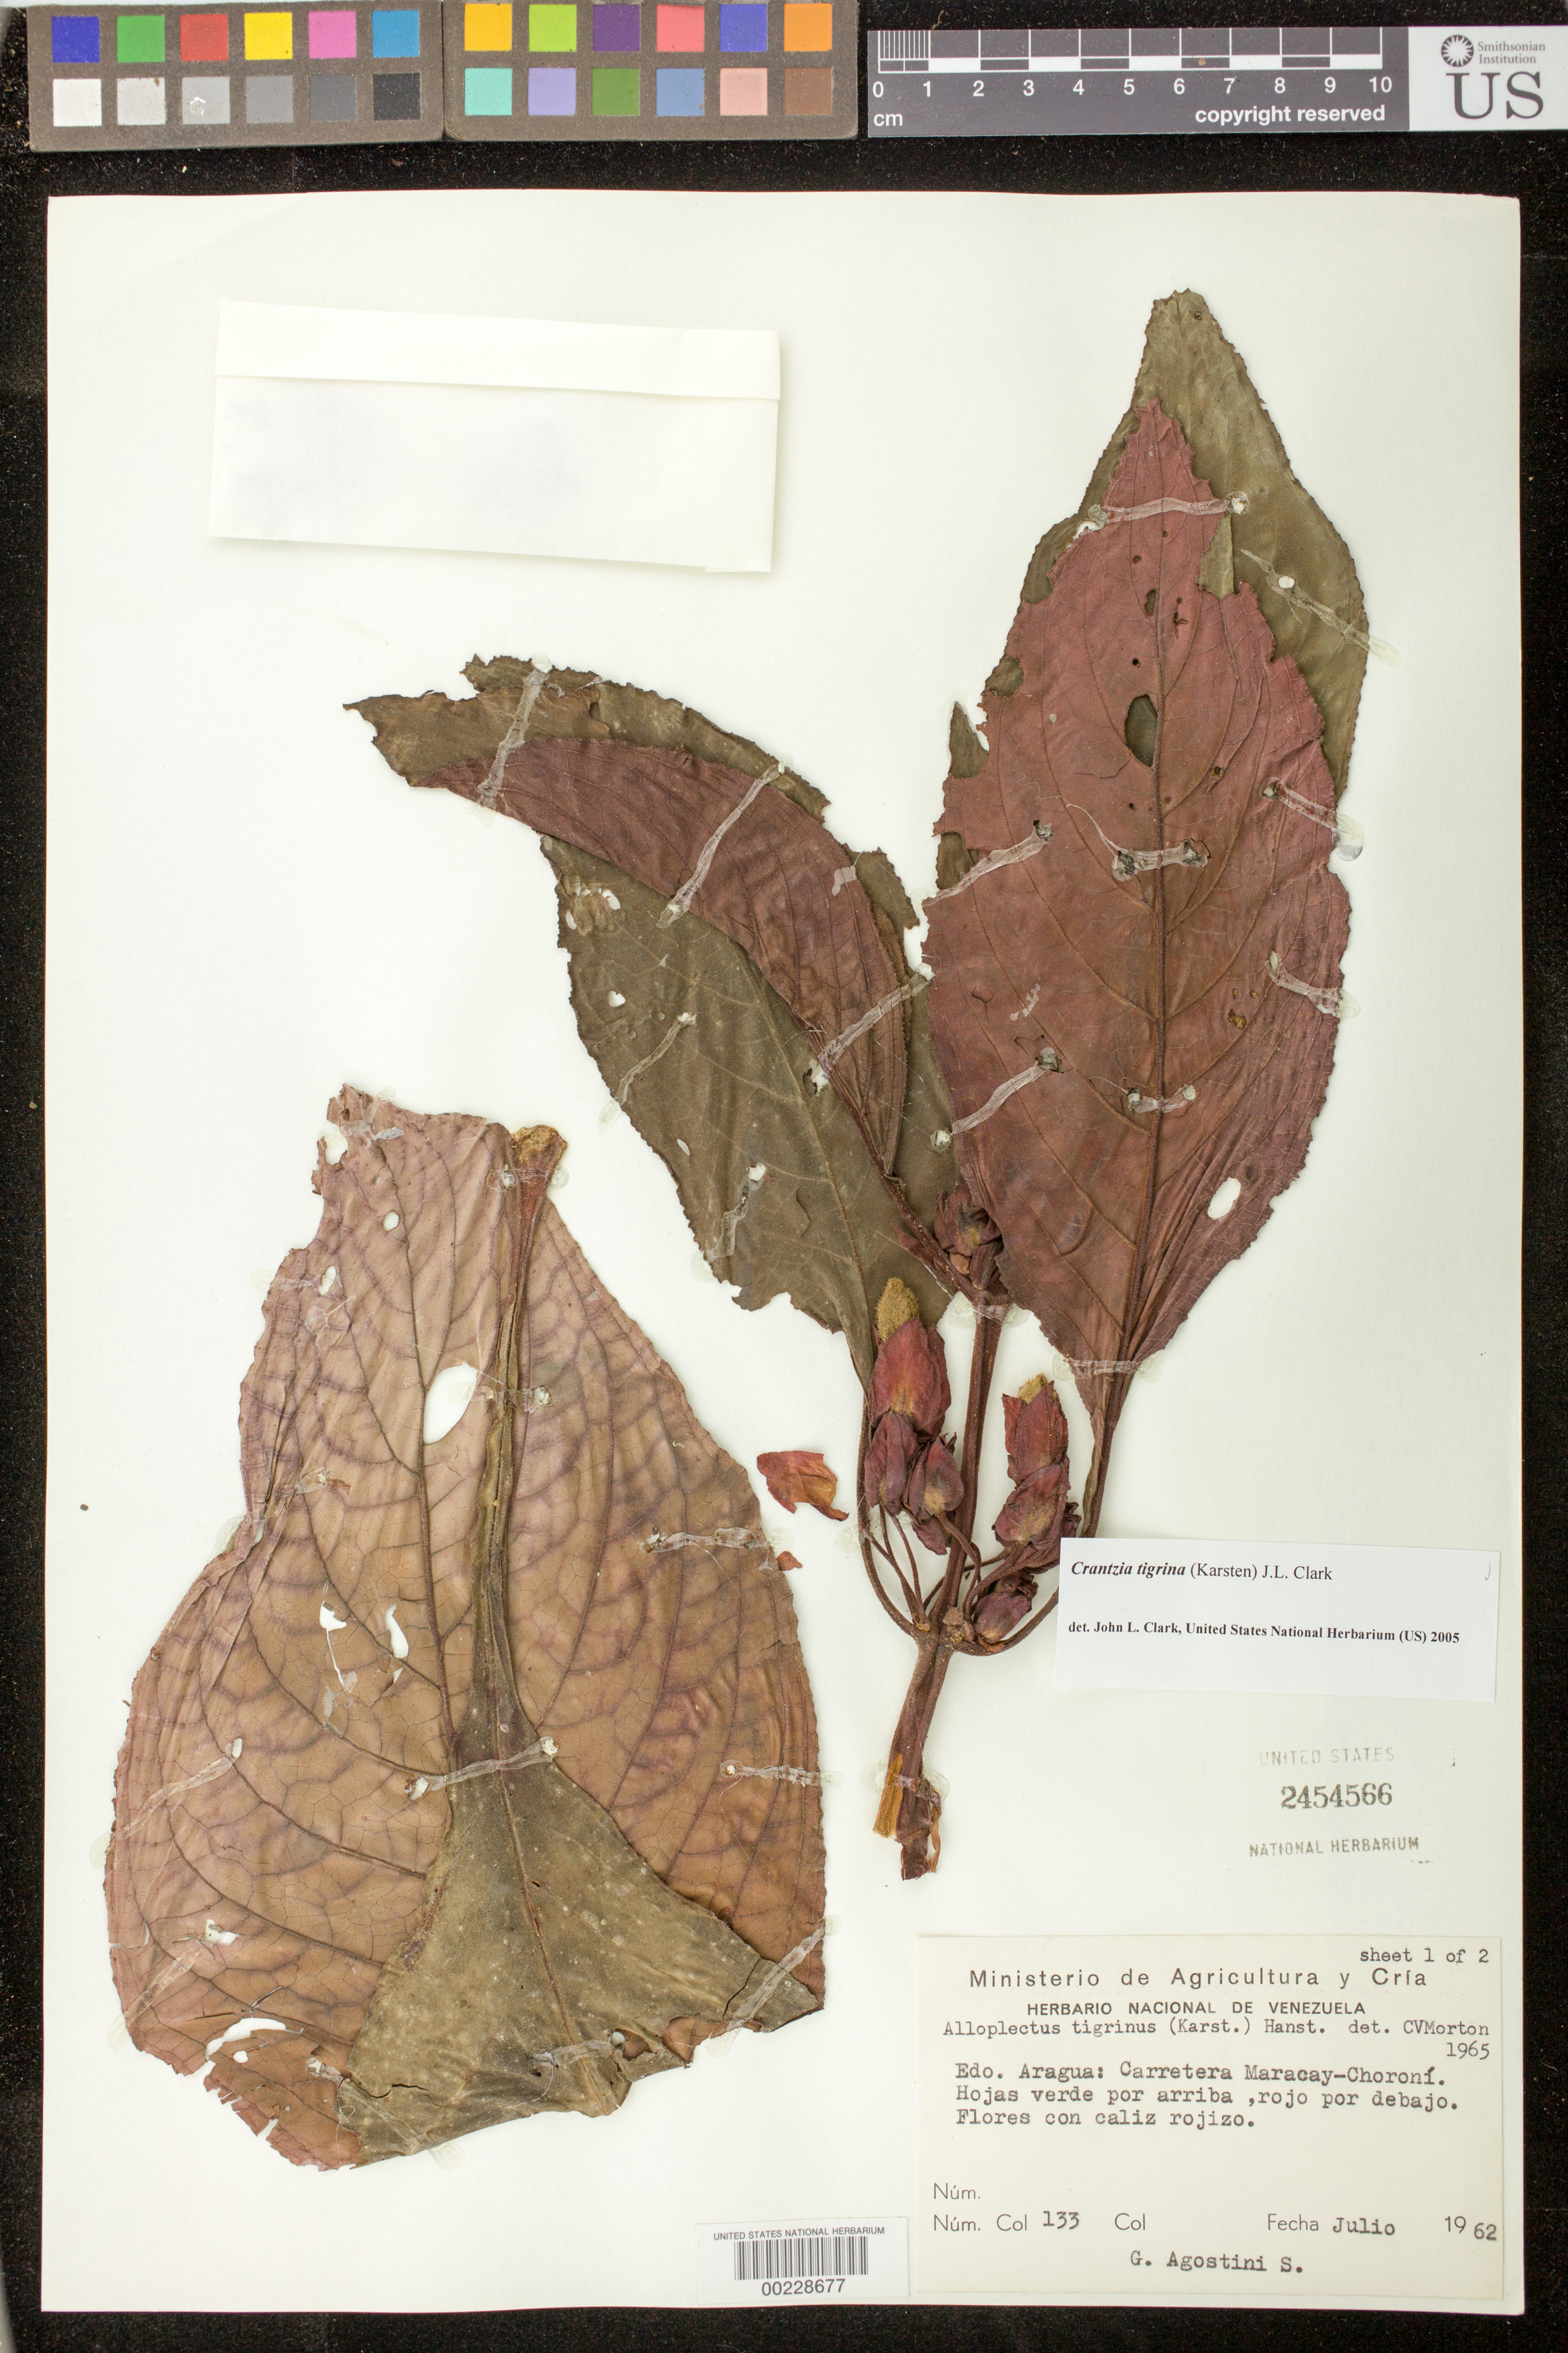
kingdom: Plantae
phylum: Tracheophyta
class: Magnoliopsida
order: Lamiales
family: Gesneriaceae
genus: Crantzia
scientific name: Crantzia tigrina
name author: (H. Karst.) Fritsch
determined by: Clark, J. L., (SEL), The Marie Selby Botanical Garden (UNITED STATES)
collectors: G. Agostini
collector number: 133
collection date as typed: Jul 1962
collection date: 1962-07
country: Venezuela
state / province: Aragua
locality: Edo. Aragua: Carretera Maracay - Choroní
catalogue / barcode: US 2454566